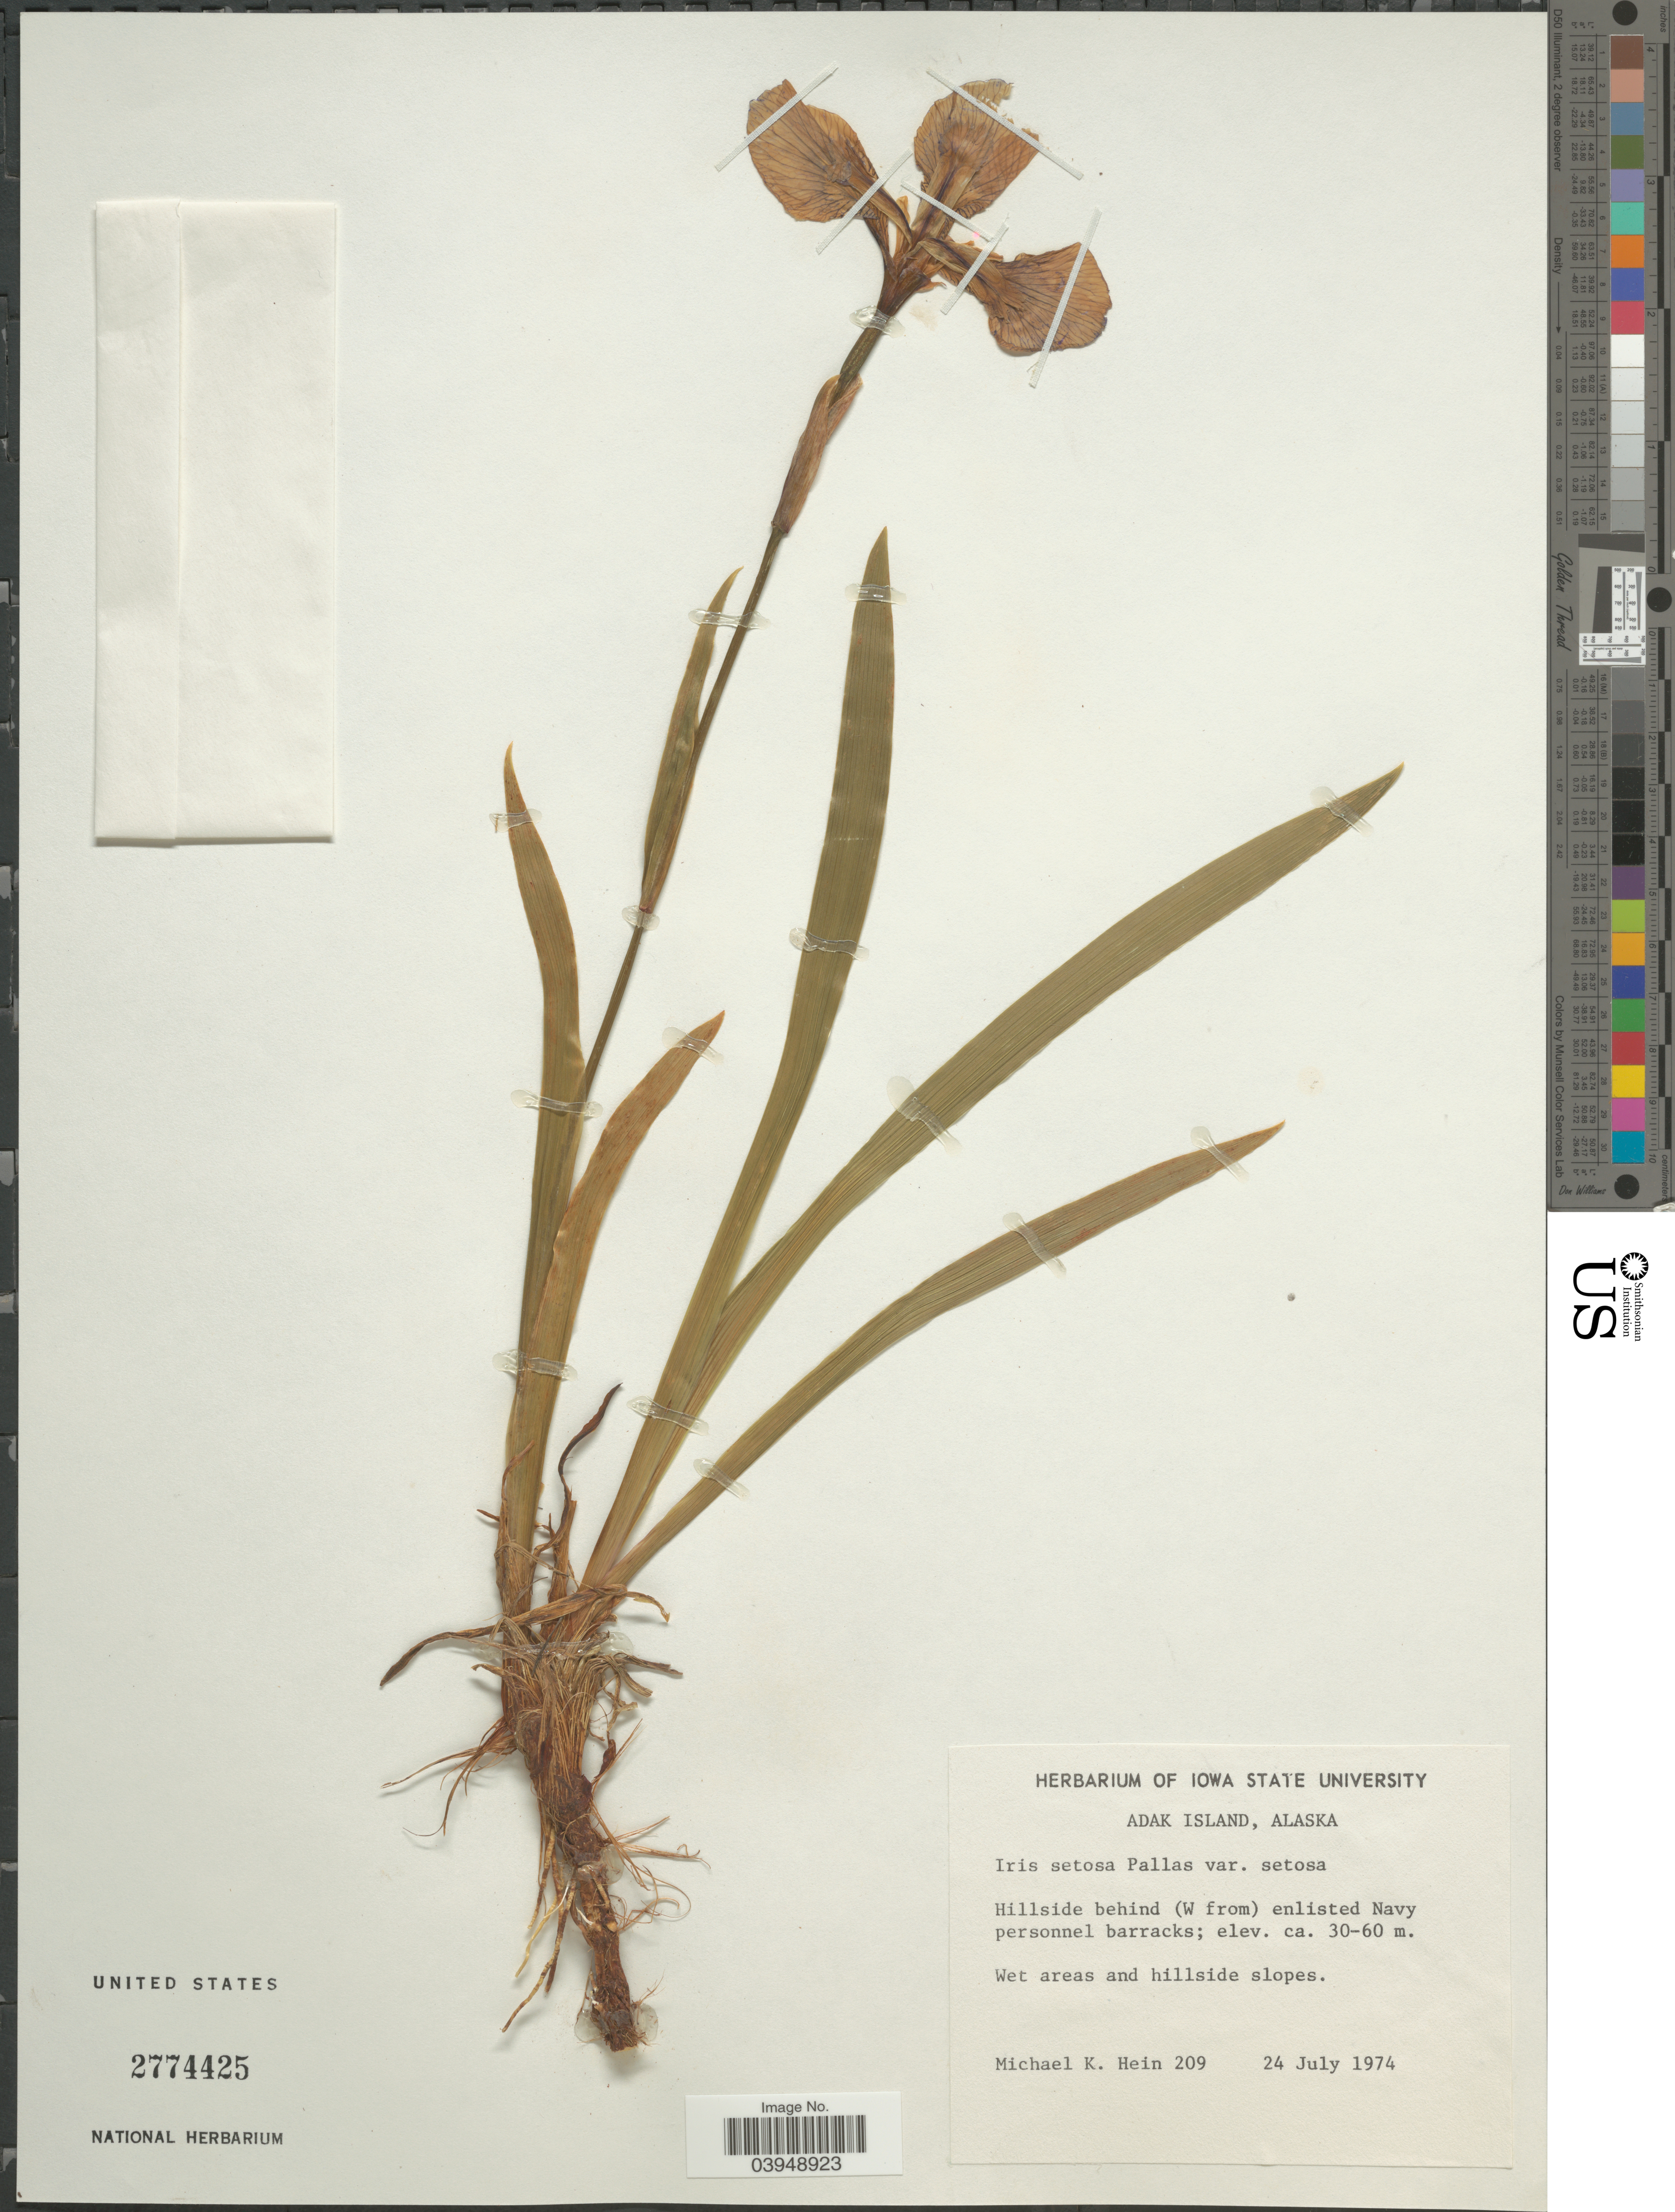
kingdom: Plantae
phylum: Tracheophyta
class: Liliopsida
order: Asparagales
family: Iridaceae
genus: Iris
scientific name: Iris setosa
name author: Pall. ex Link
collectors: M. Hein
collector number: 209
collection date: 1974-07-24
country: United States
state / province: Alaska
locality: Adak Island. Hillside behind (W from) enlisted Navy personnel barracks.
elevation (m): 30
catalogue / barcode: US 2774425